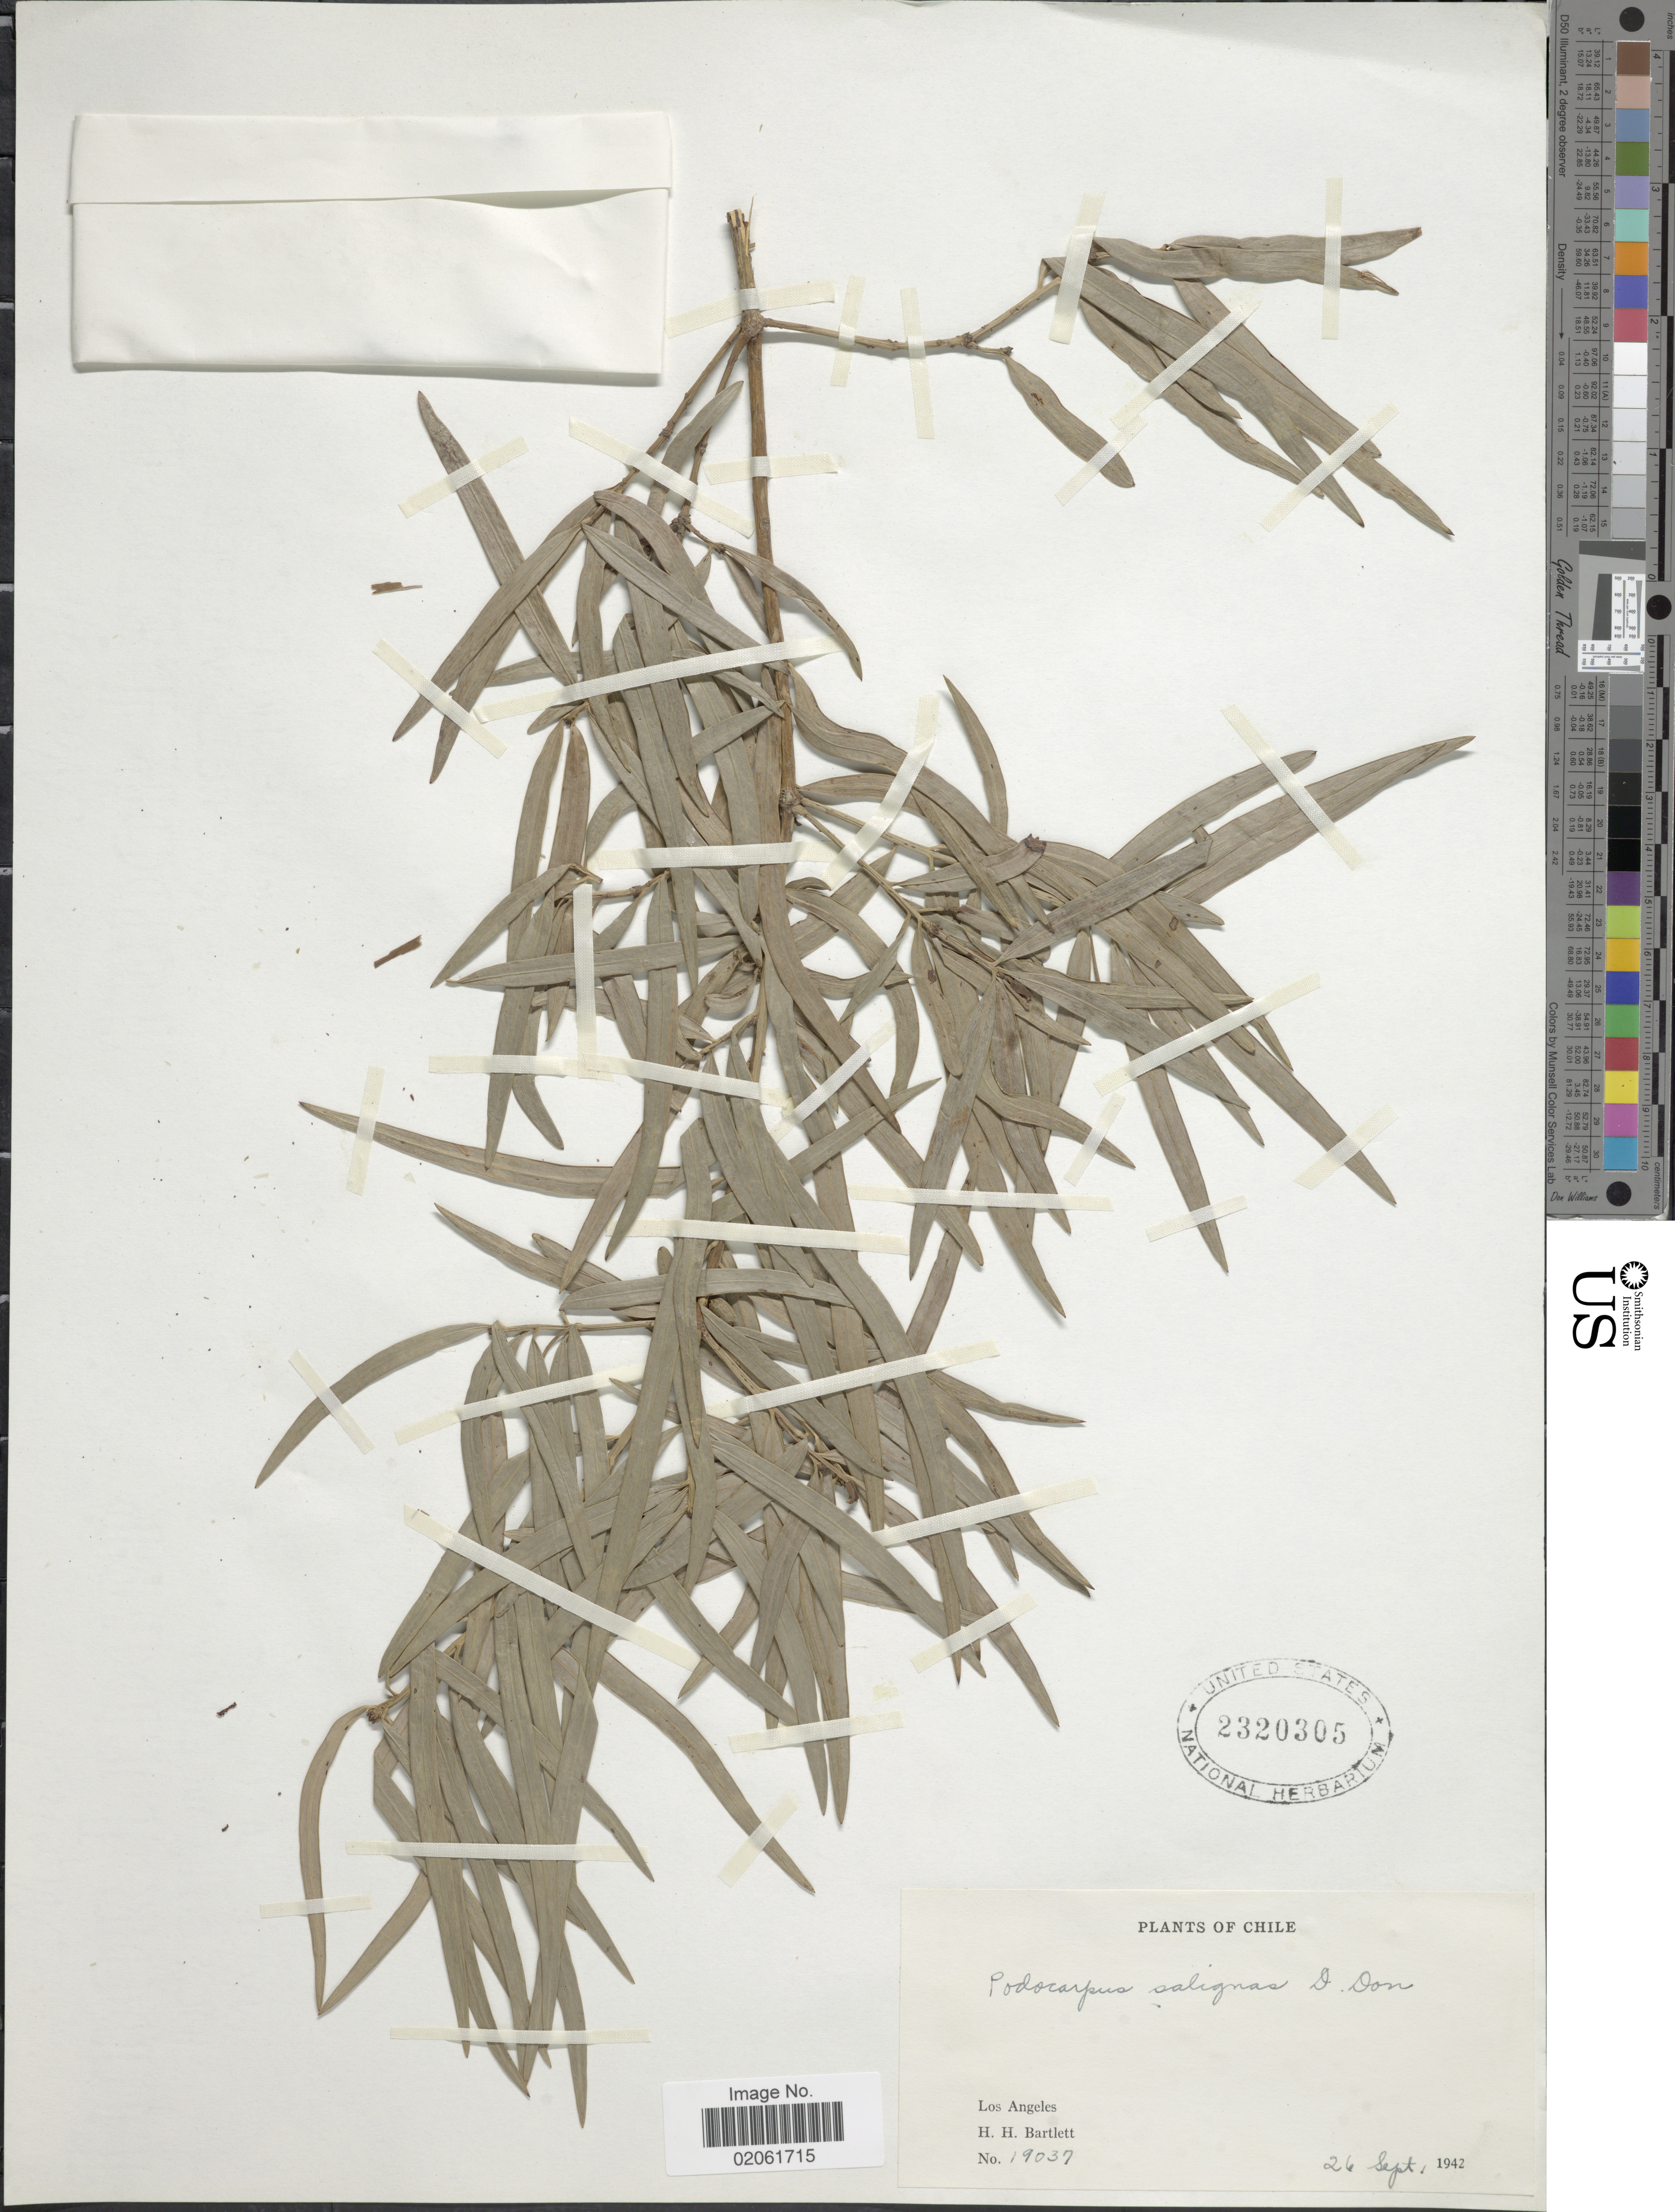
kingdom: Plantae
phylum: Tracheophyta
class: Pinopsida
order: Pinales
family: Podocarpaceae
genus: Podocarpus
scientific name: Podocarpus salignus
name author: D. Don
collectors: H. H. Bartlett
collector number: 19037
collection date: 1942-09-26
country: Chile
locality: Los Angeles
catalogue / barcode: US 2320305